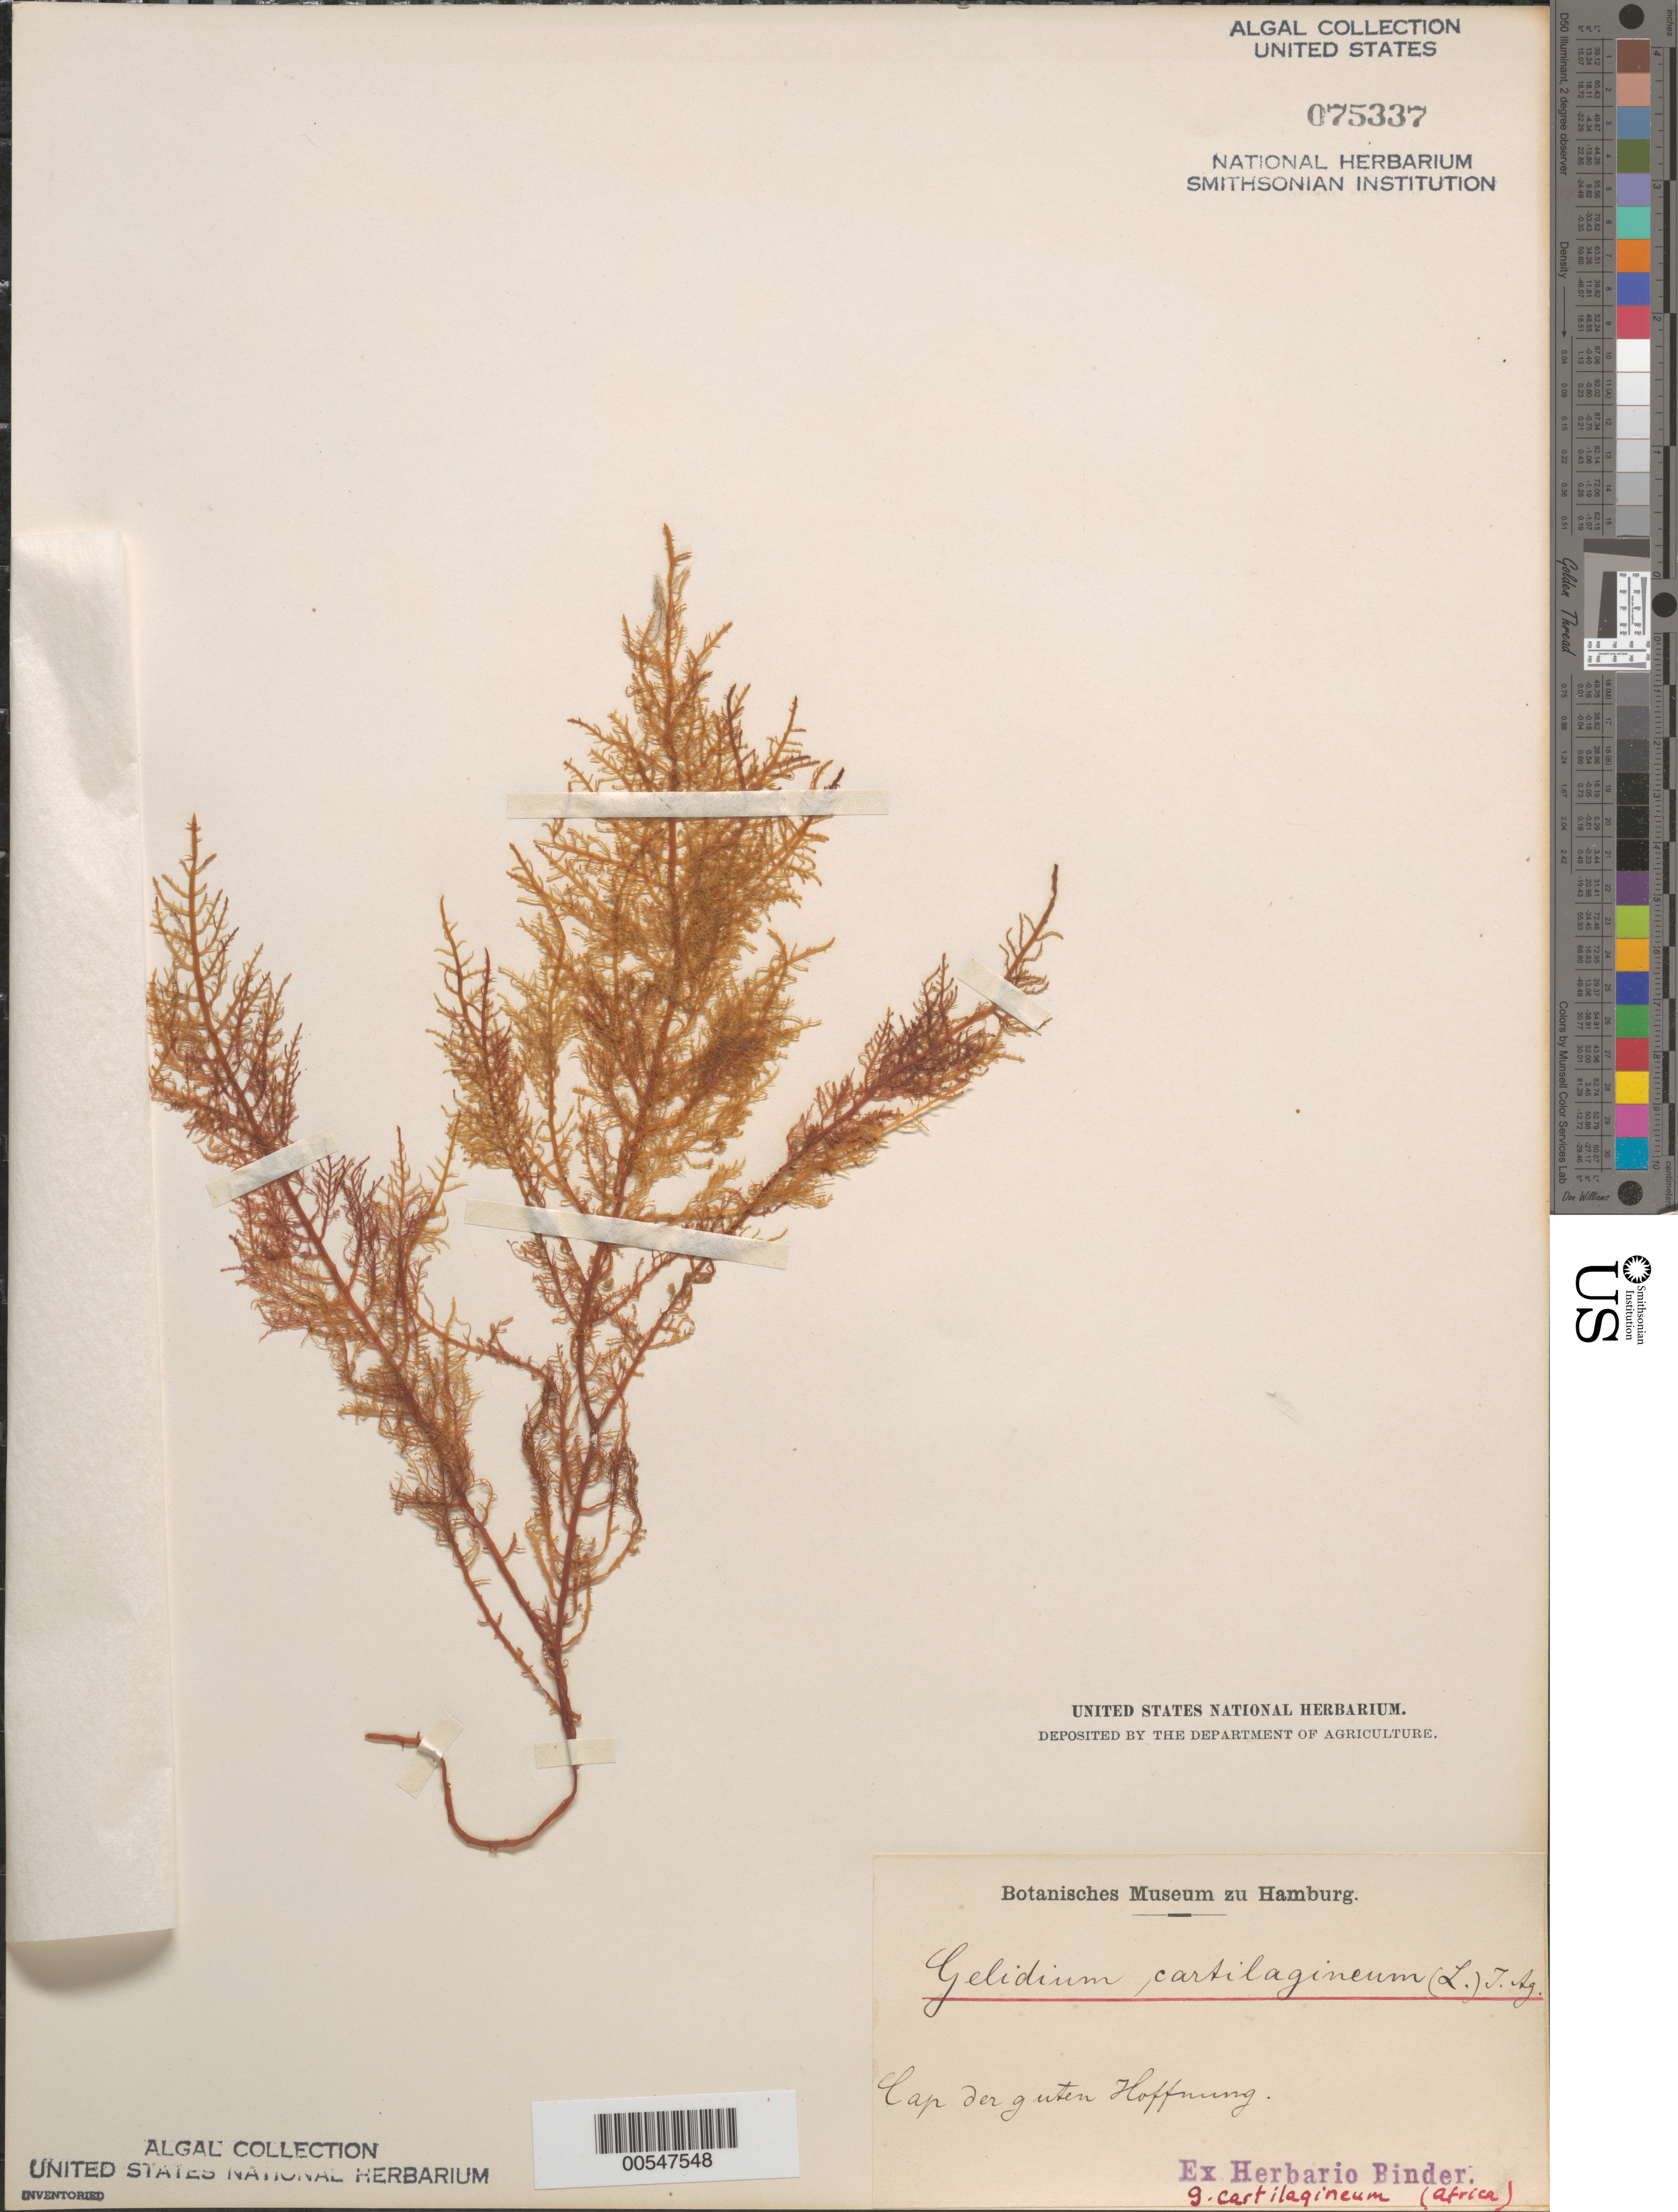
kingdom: Plantae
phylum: Rhodophyta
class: Florideophyceae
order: Plocamiales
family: Plocamiaceae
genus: Plocamium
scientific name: Plocamium cartilagineum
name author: (L.) P.S. Dixon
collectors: F. Binder (herbarium)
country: South Africa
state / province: Western Cape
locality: Cape of Good Hope (Cap der guten Hoffnung)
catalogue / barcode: US 75337